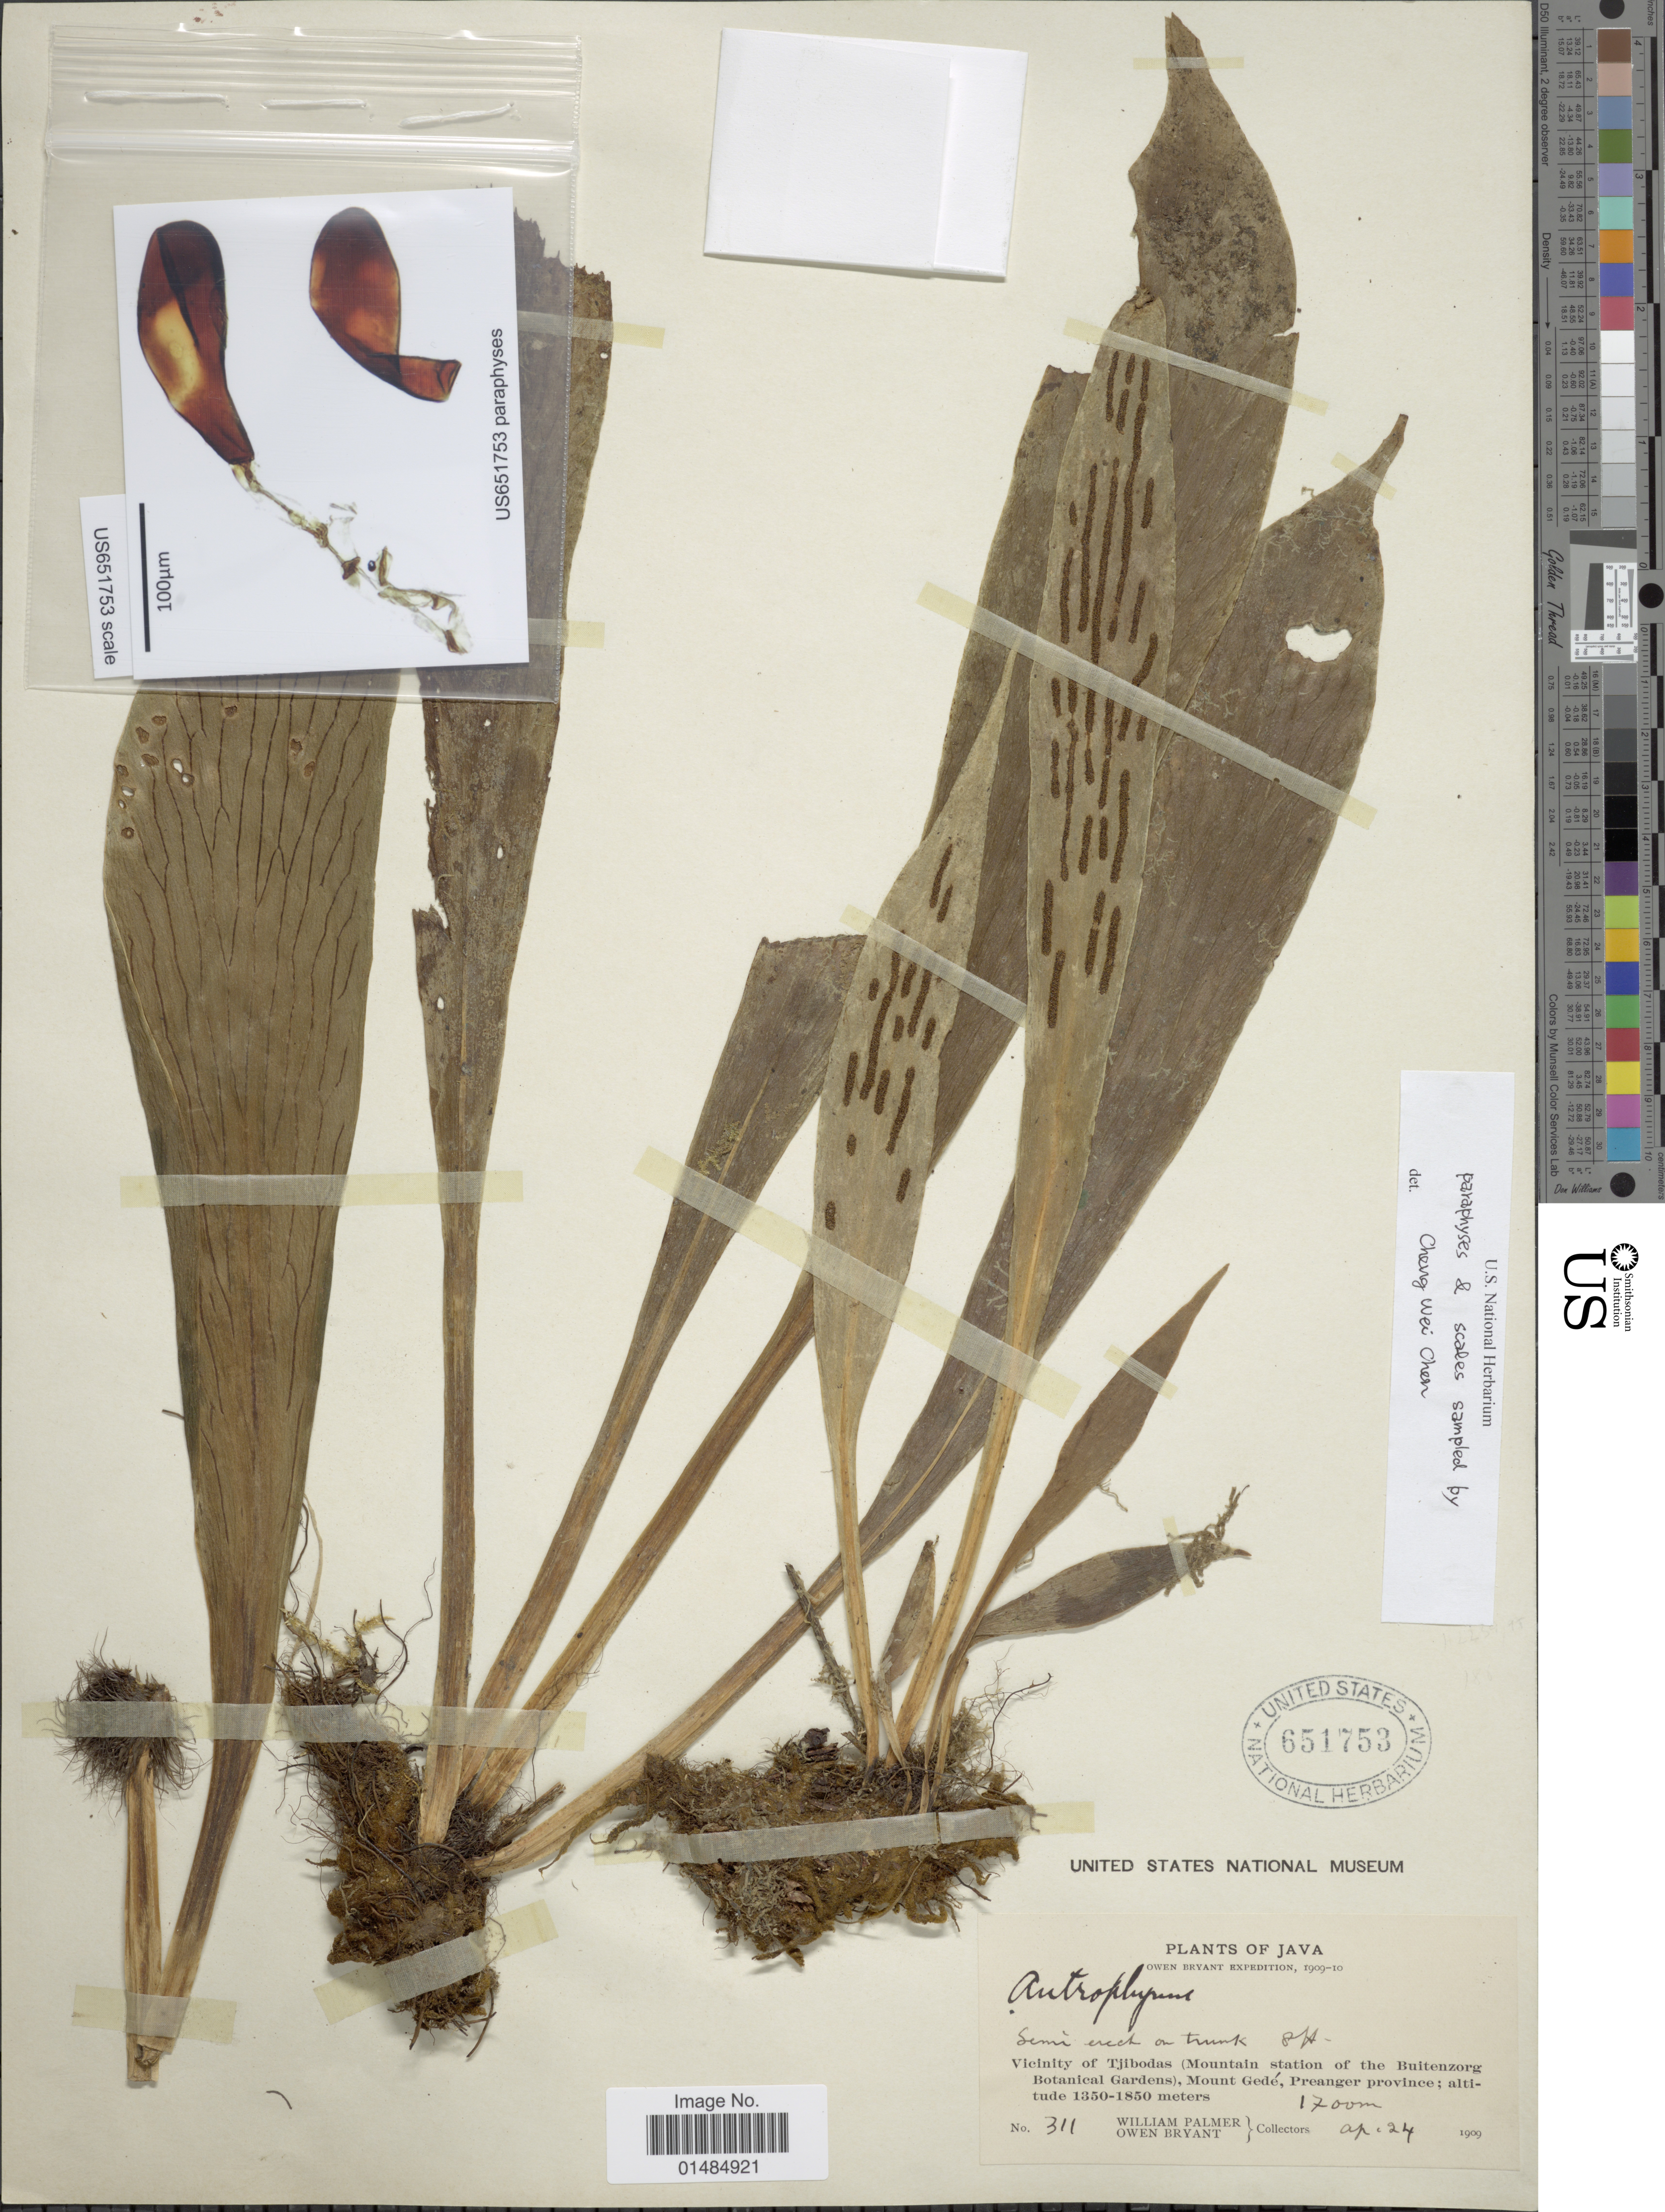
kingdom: Plantae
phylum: Tracheophyta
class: Polypodiopsida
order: Polypodiales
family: Pteridaceae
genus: Antrophyum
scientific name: Antrophyum sp.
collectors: W. Palmer & O. Bryant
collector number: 311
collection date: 1909-04-24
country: Indonesia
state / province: Java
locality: Vicinity of Tjibodas (Mountain station of the Buitenzorg Botanical Gardens), Mount Gedé, Preanger Province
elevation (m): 1700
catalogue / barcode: US 651753